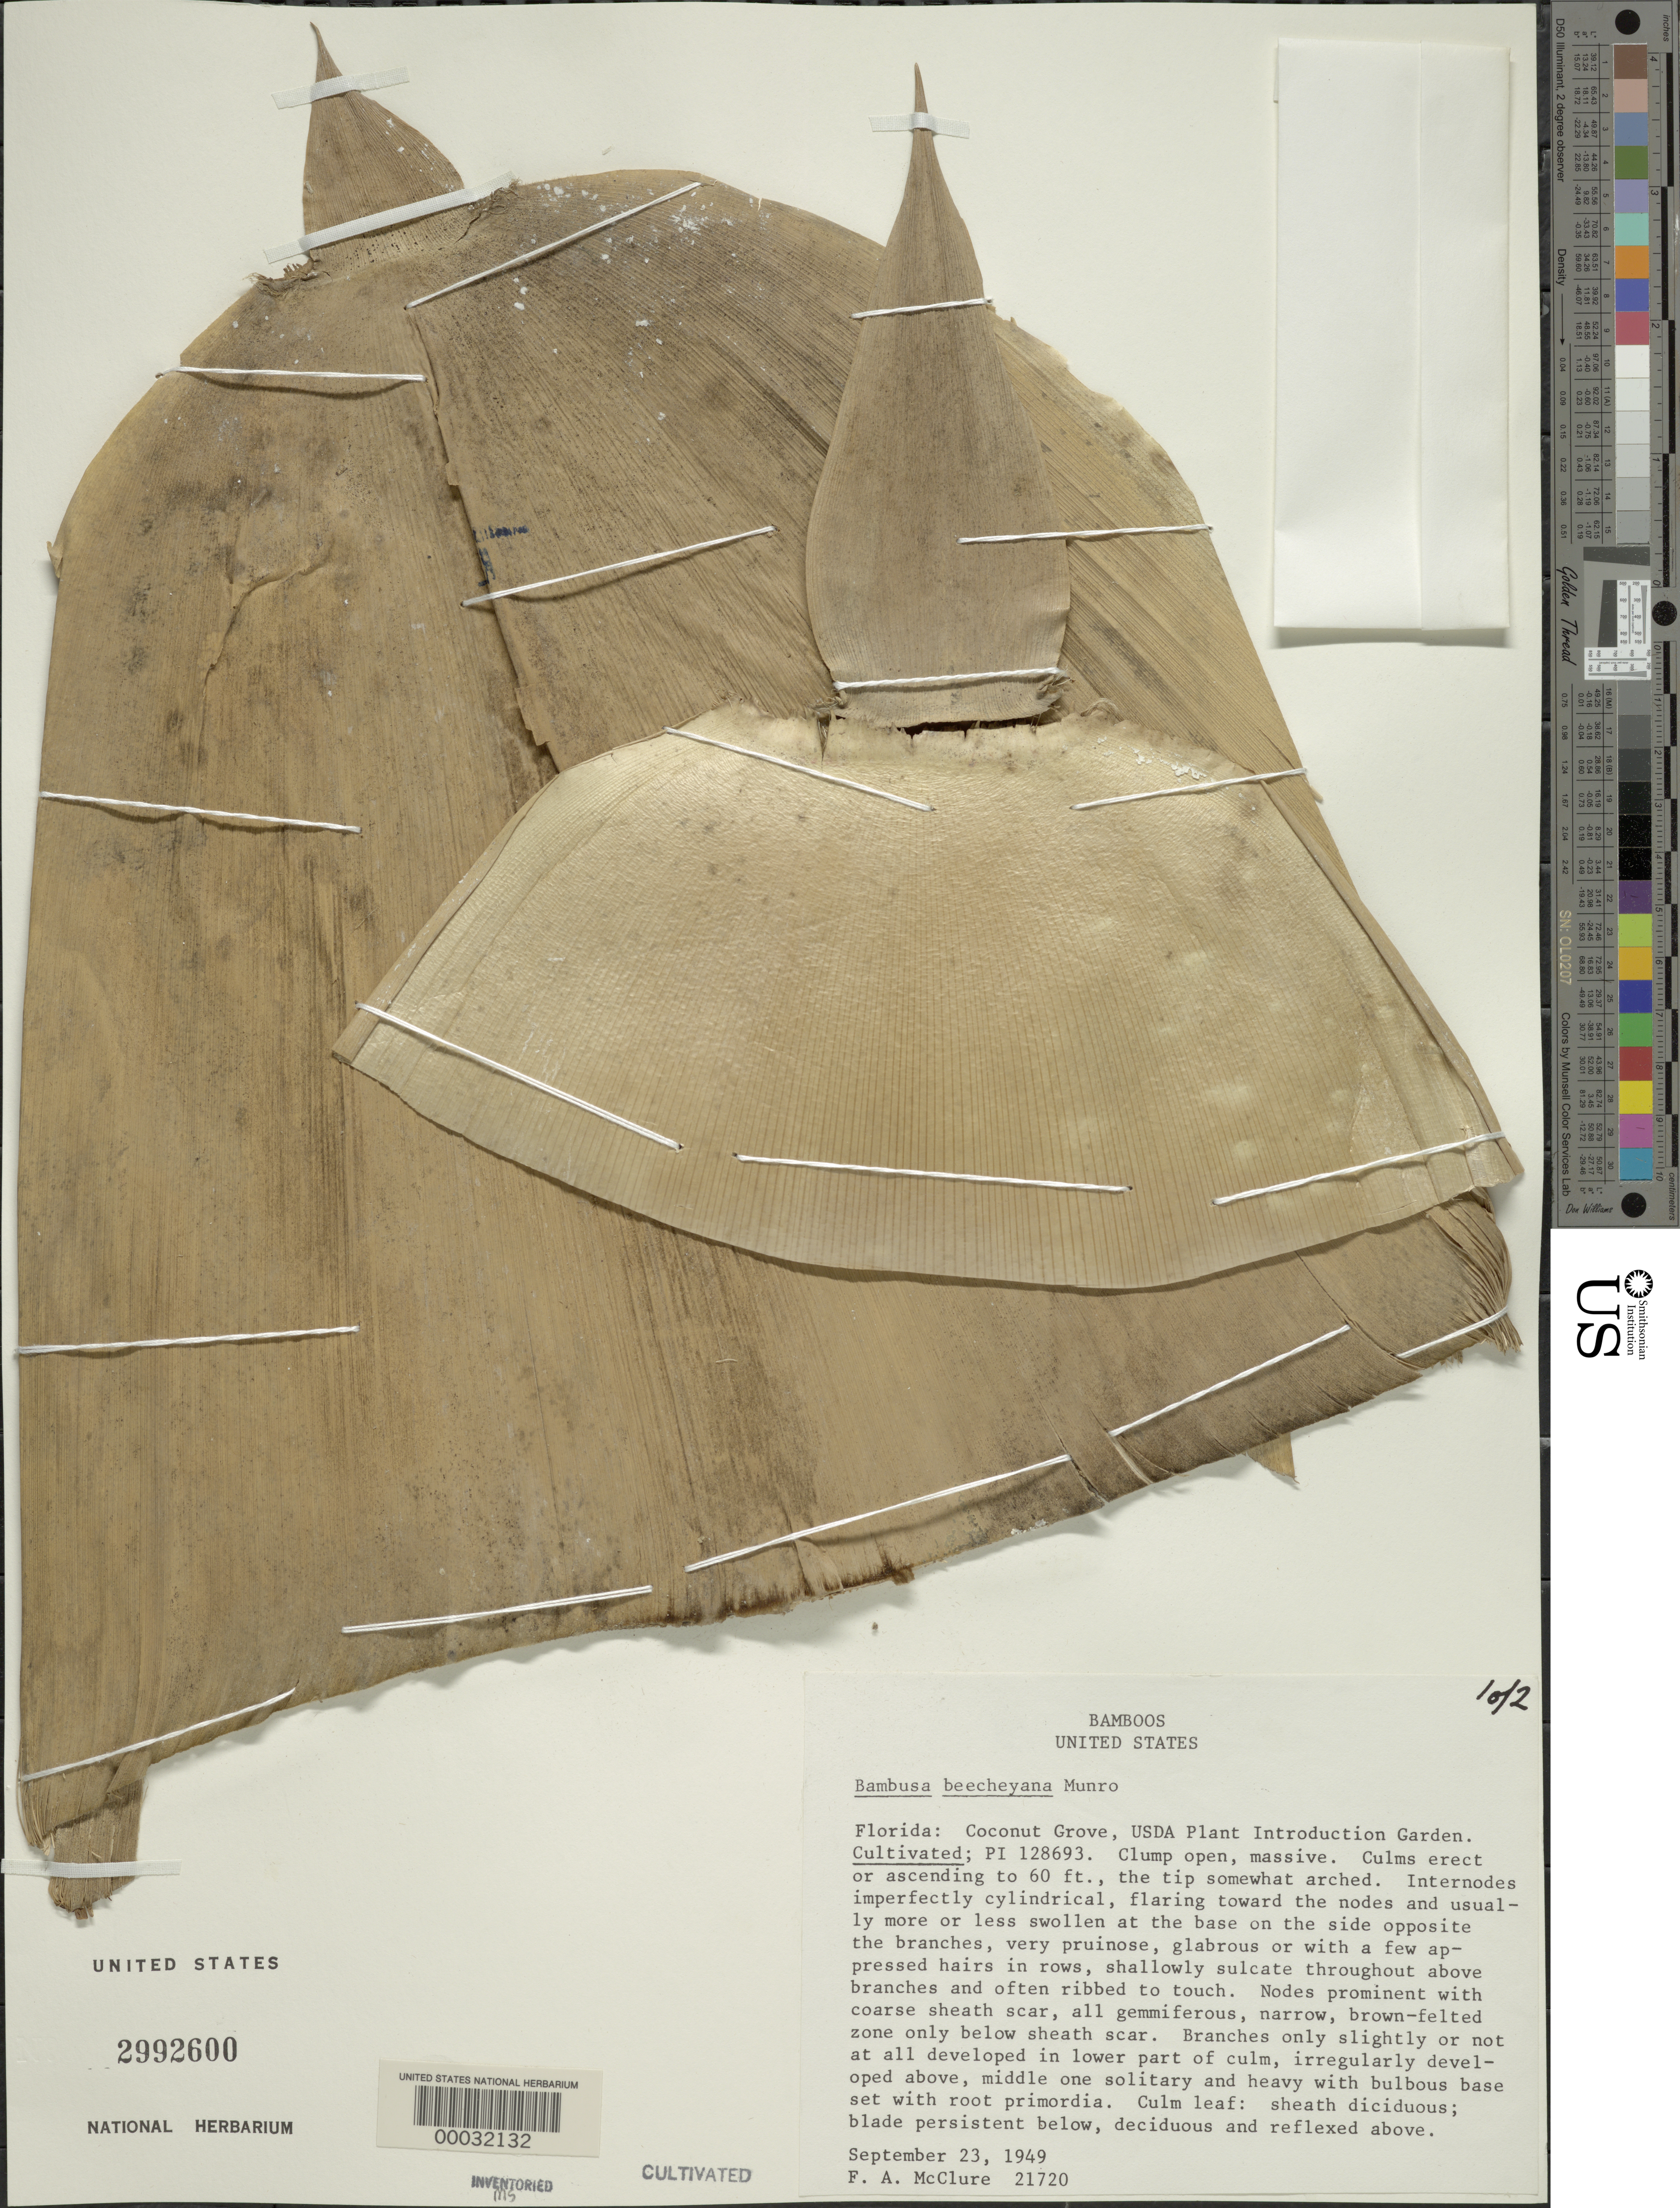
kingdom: Plantae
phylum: Tracheophyta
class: Liliopsida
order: Poales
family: Poaceae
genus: Bambusa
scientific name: Bambusa beecheyana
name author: Munro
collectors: F. A. McClure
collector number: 21720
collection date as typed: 23 Sep 1949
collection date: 1949-09-23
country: United States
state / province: Florida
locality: U.s.d.a. plant introduction station-coconut grove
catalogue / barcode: US 2992600